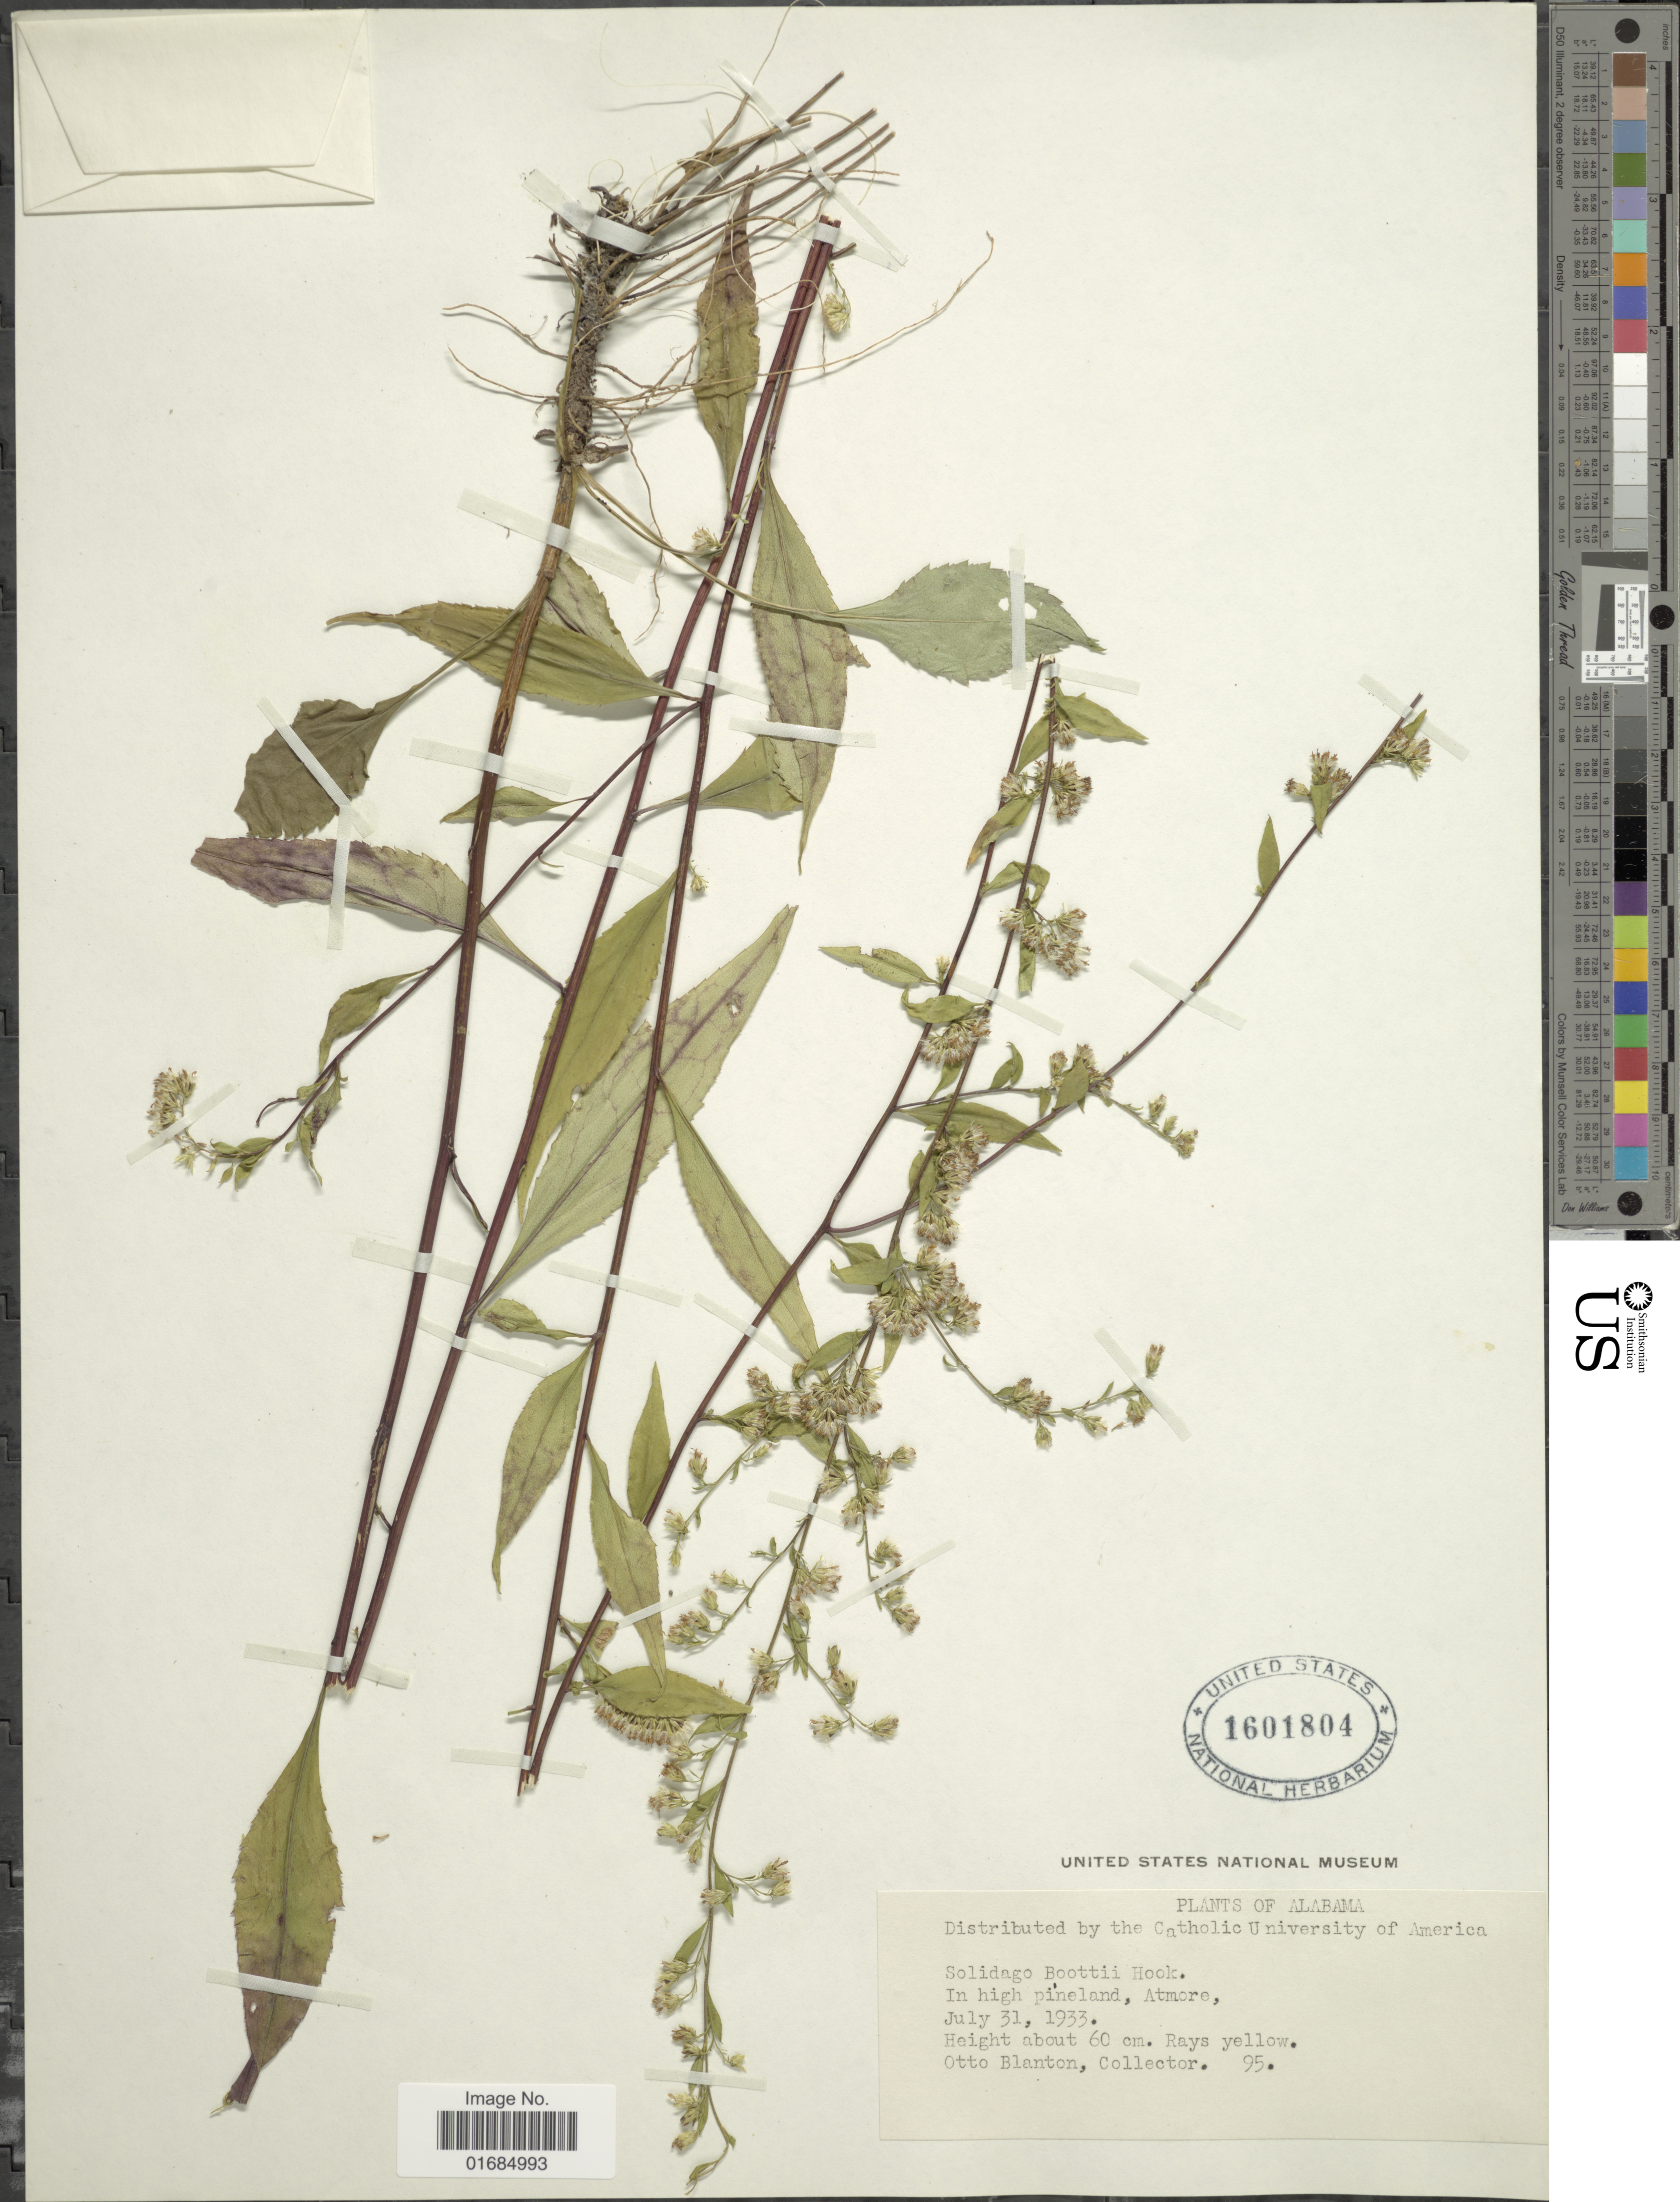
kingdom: Plantae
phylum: Tracheophyta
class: Magnoliopsida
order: Asterales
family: Asteraceae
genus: Solidago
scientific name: Solidago boottii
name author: Hook.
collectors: O. Blanton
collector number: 95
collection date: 1933-07-31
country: United States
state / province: Alabama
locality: In the pineland, Atmore.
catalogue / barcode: US 1601804